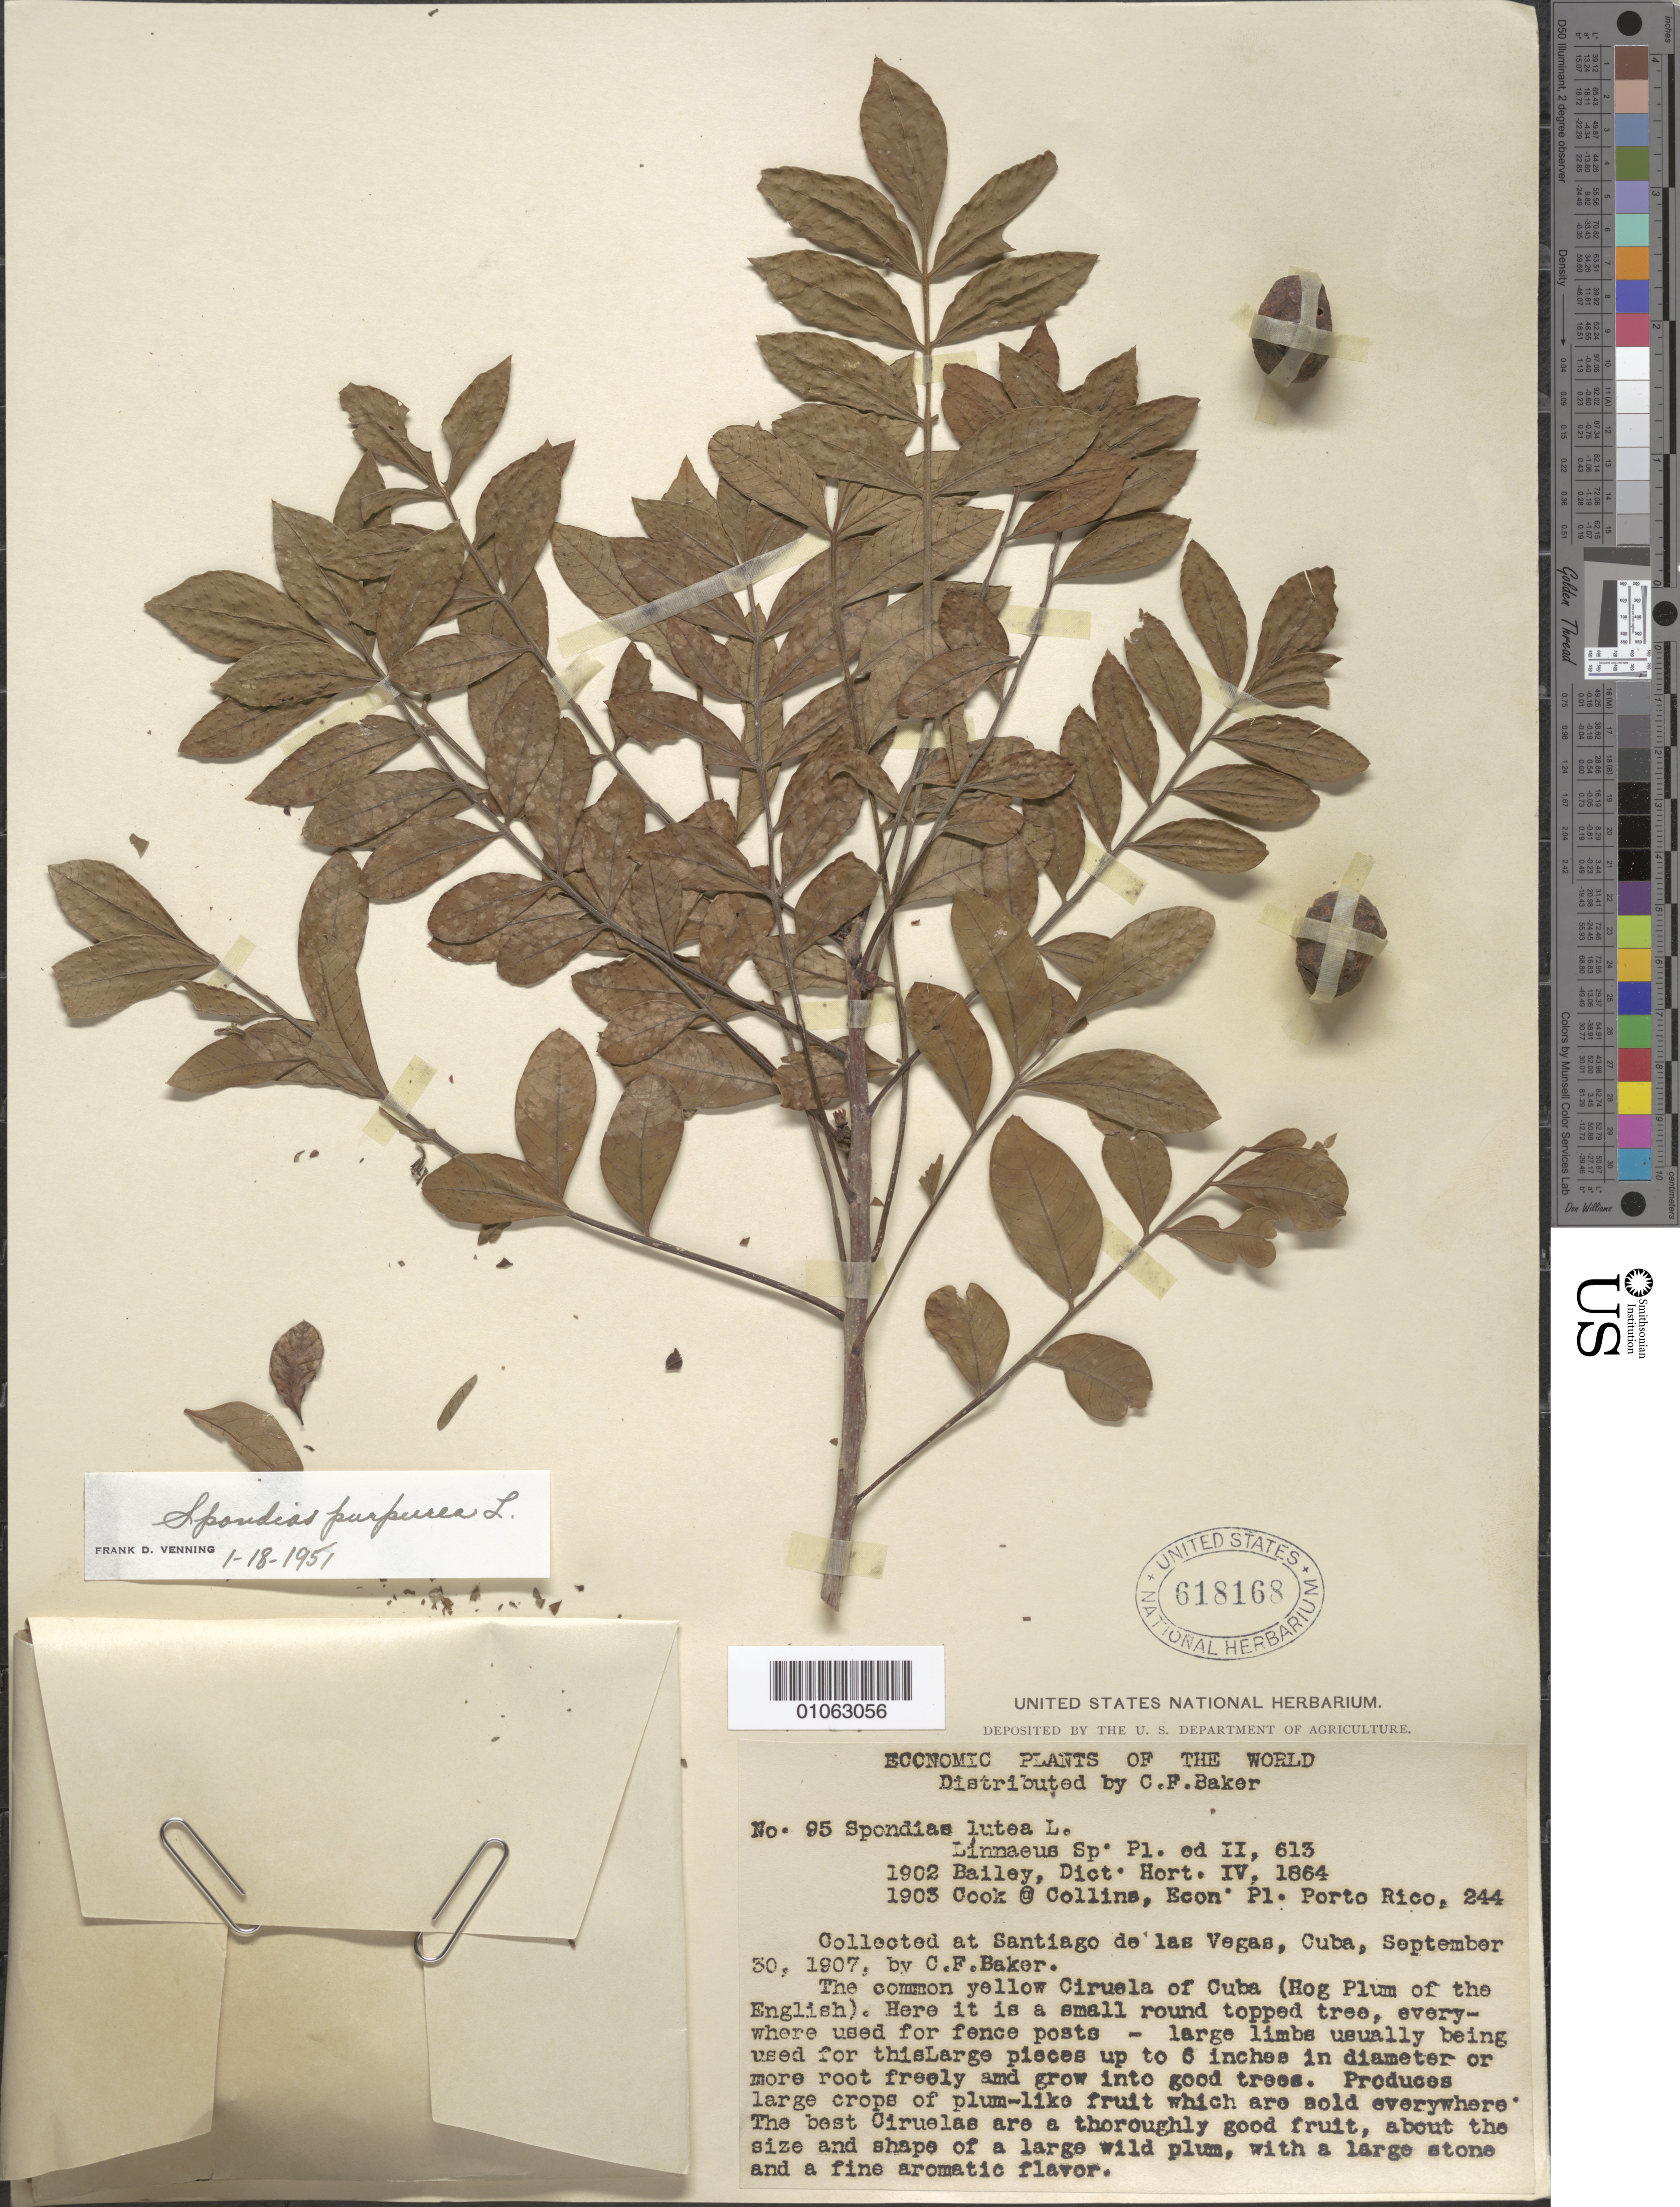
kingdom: Plantae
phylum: Tracheophyta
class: Magnoliopsida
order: Sapindales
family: Anacardiaceae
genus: Spondias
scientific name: Spondias purpurea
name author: L.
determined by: Mitchell, J. D.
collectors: C. F. Baker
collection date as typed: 30 Sep 1907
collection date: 1907-09-30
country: Cuba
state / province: La Habana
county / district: Municipio Boyeros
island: Cuba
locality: Santiago de las Vegas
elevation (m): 97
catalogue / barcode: US 618168